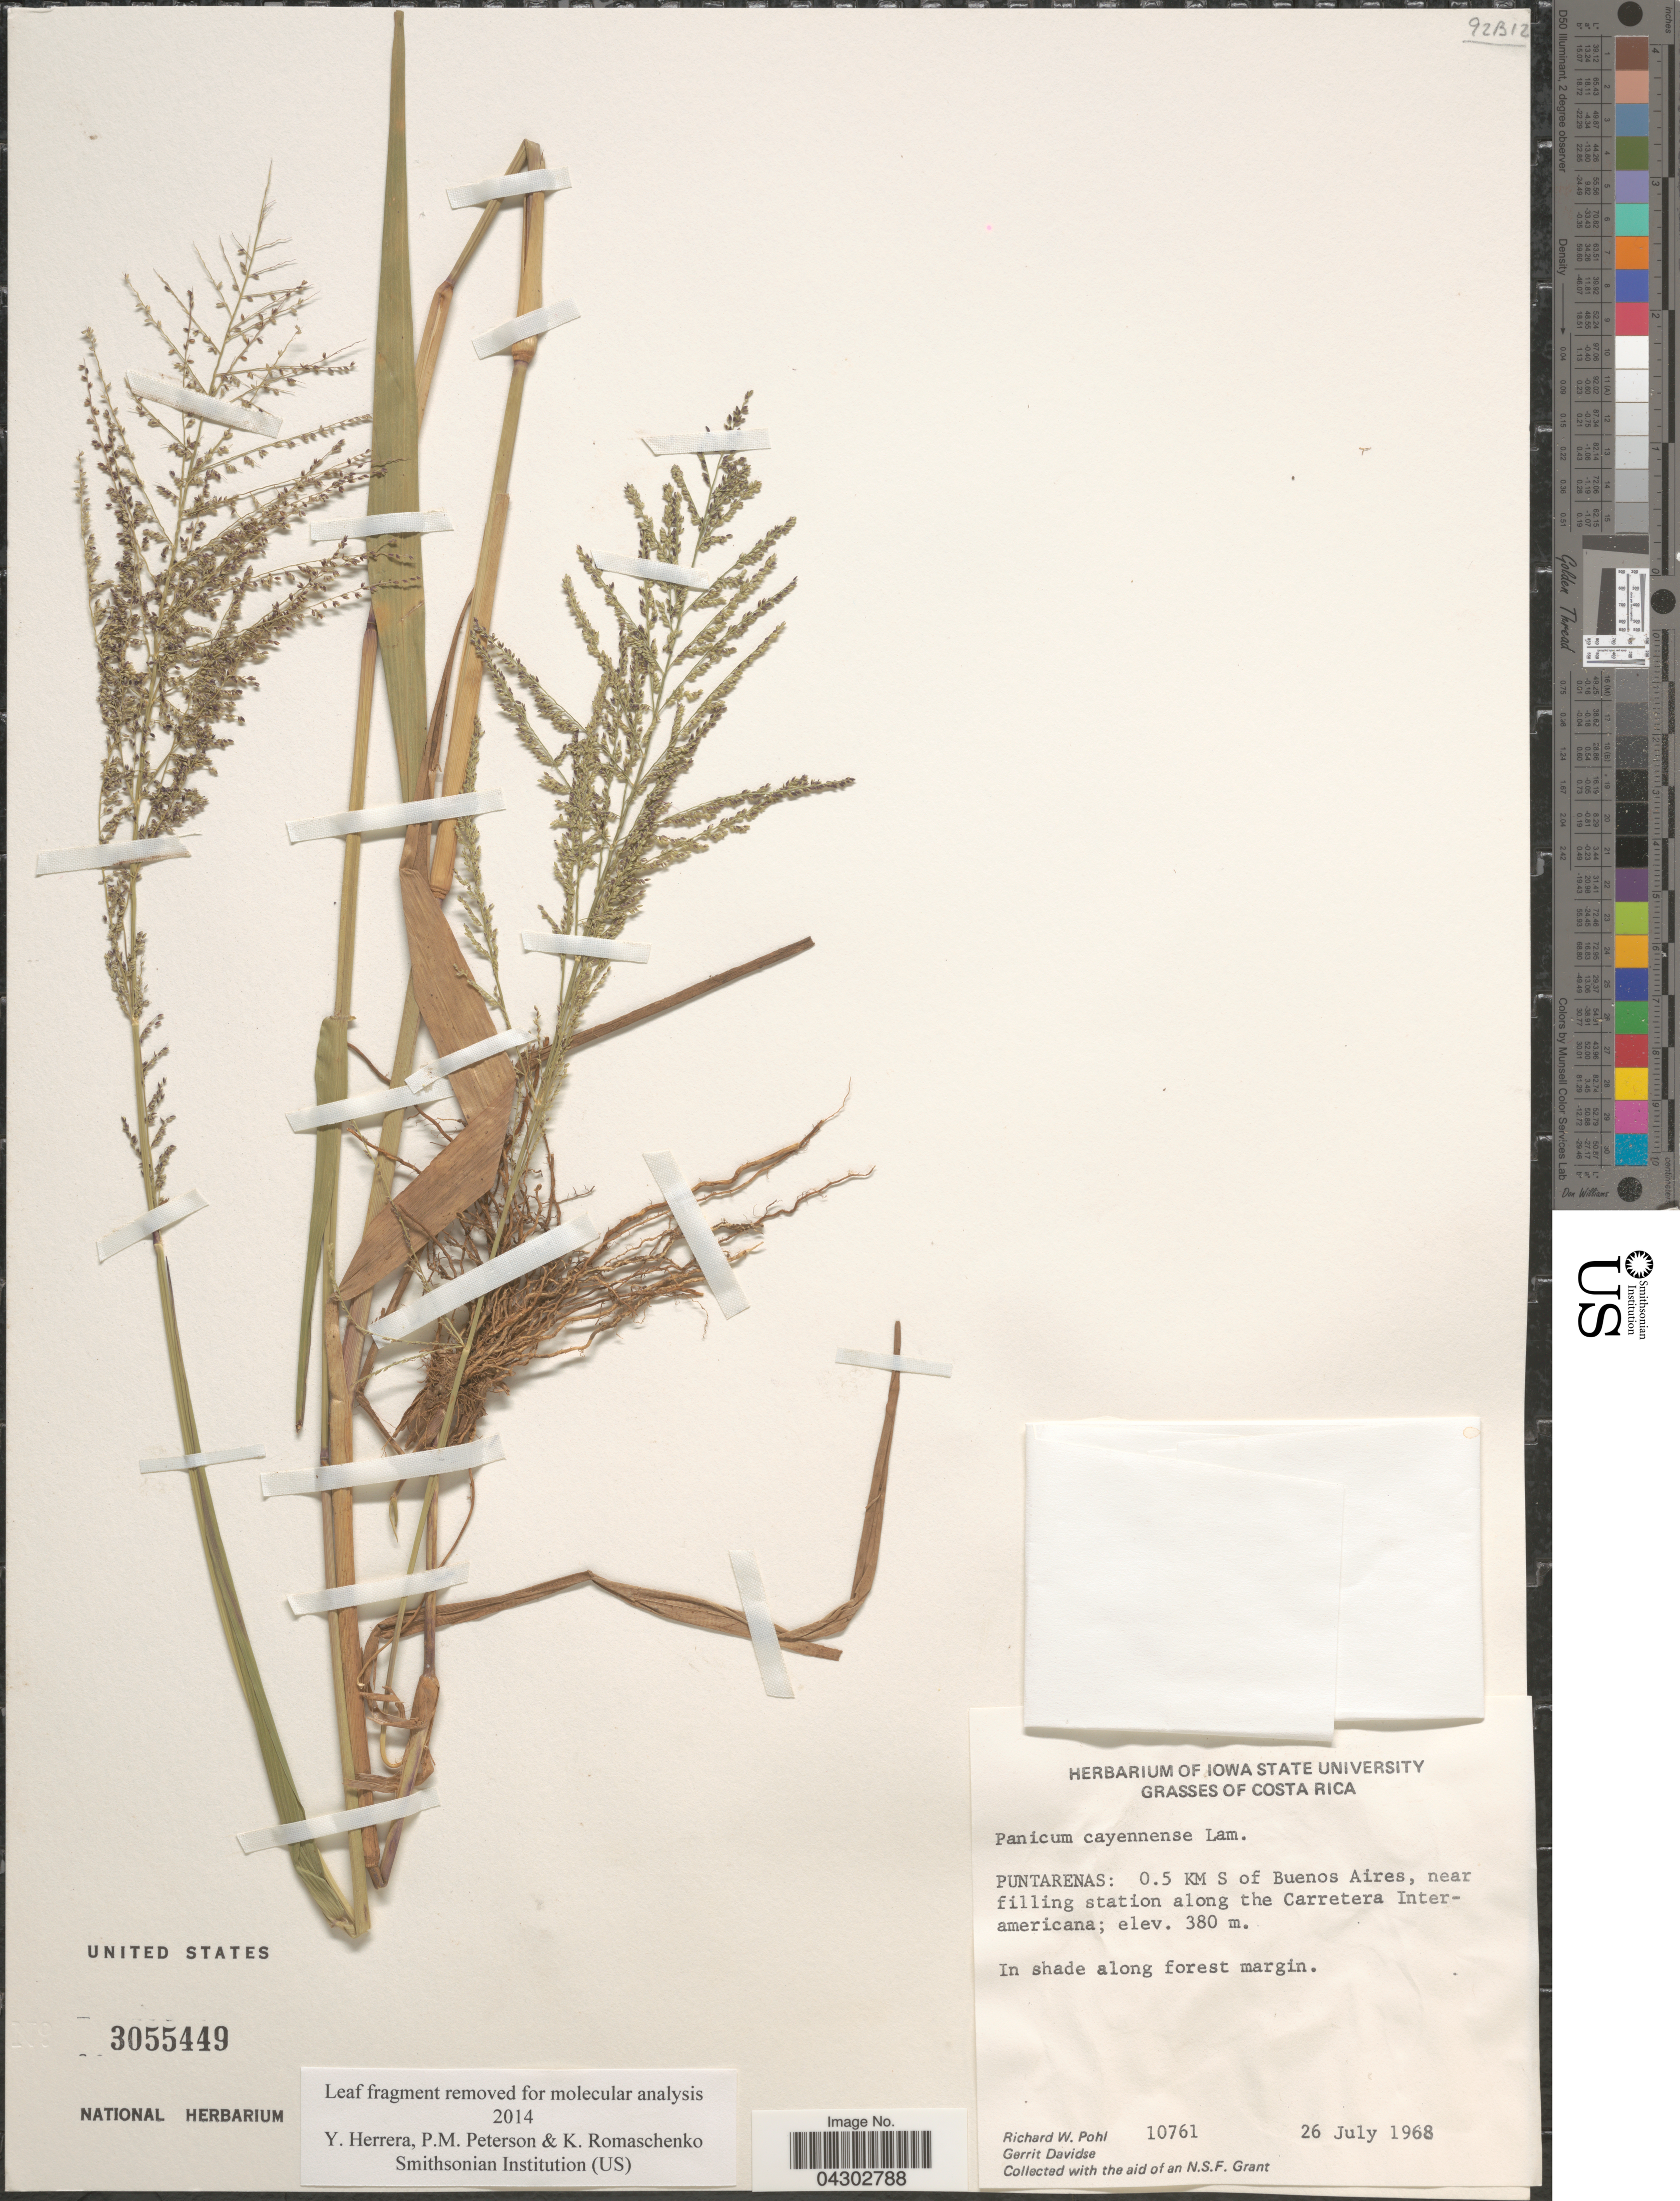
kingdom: Plantae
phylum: Tracheophyta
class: Liliopsida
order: Poales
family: Poaceae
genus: Panicum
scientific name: Panicum cayennense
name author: Lam.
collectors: R. W. Pohl & G. Davidse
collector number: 10761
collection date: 1968-07-26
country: Costa Rica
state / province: Puntarenas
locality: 0.5 KM S of Buenos Aires, near filling station along the Carretera Interamericana.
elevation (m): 380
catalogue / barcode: US 3055449